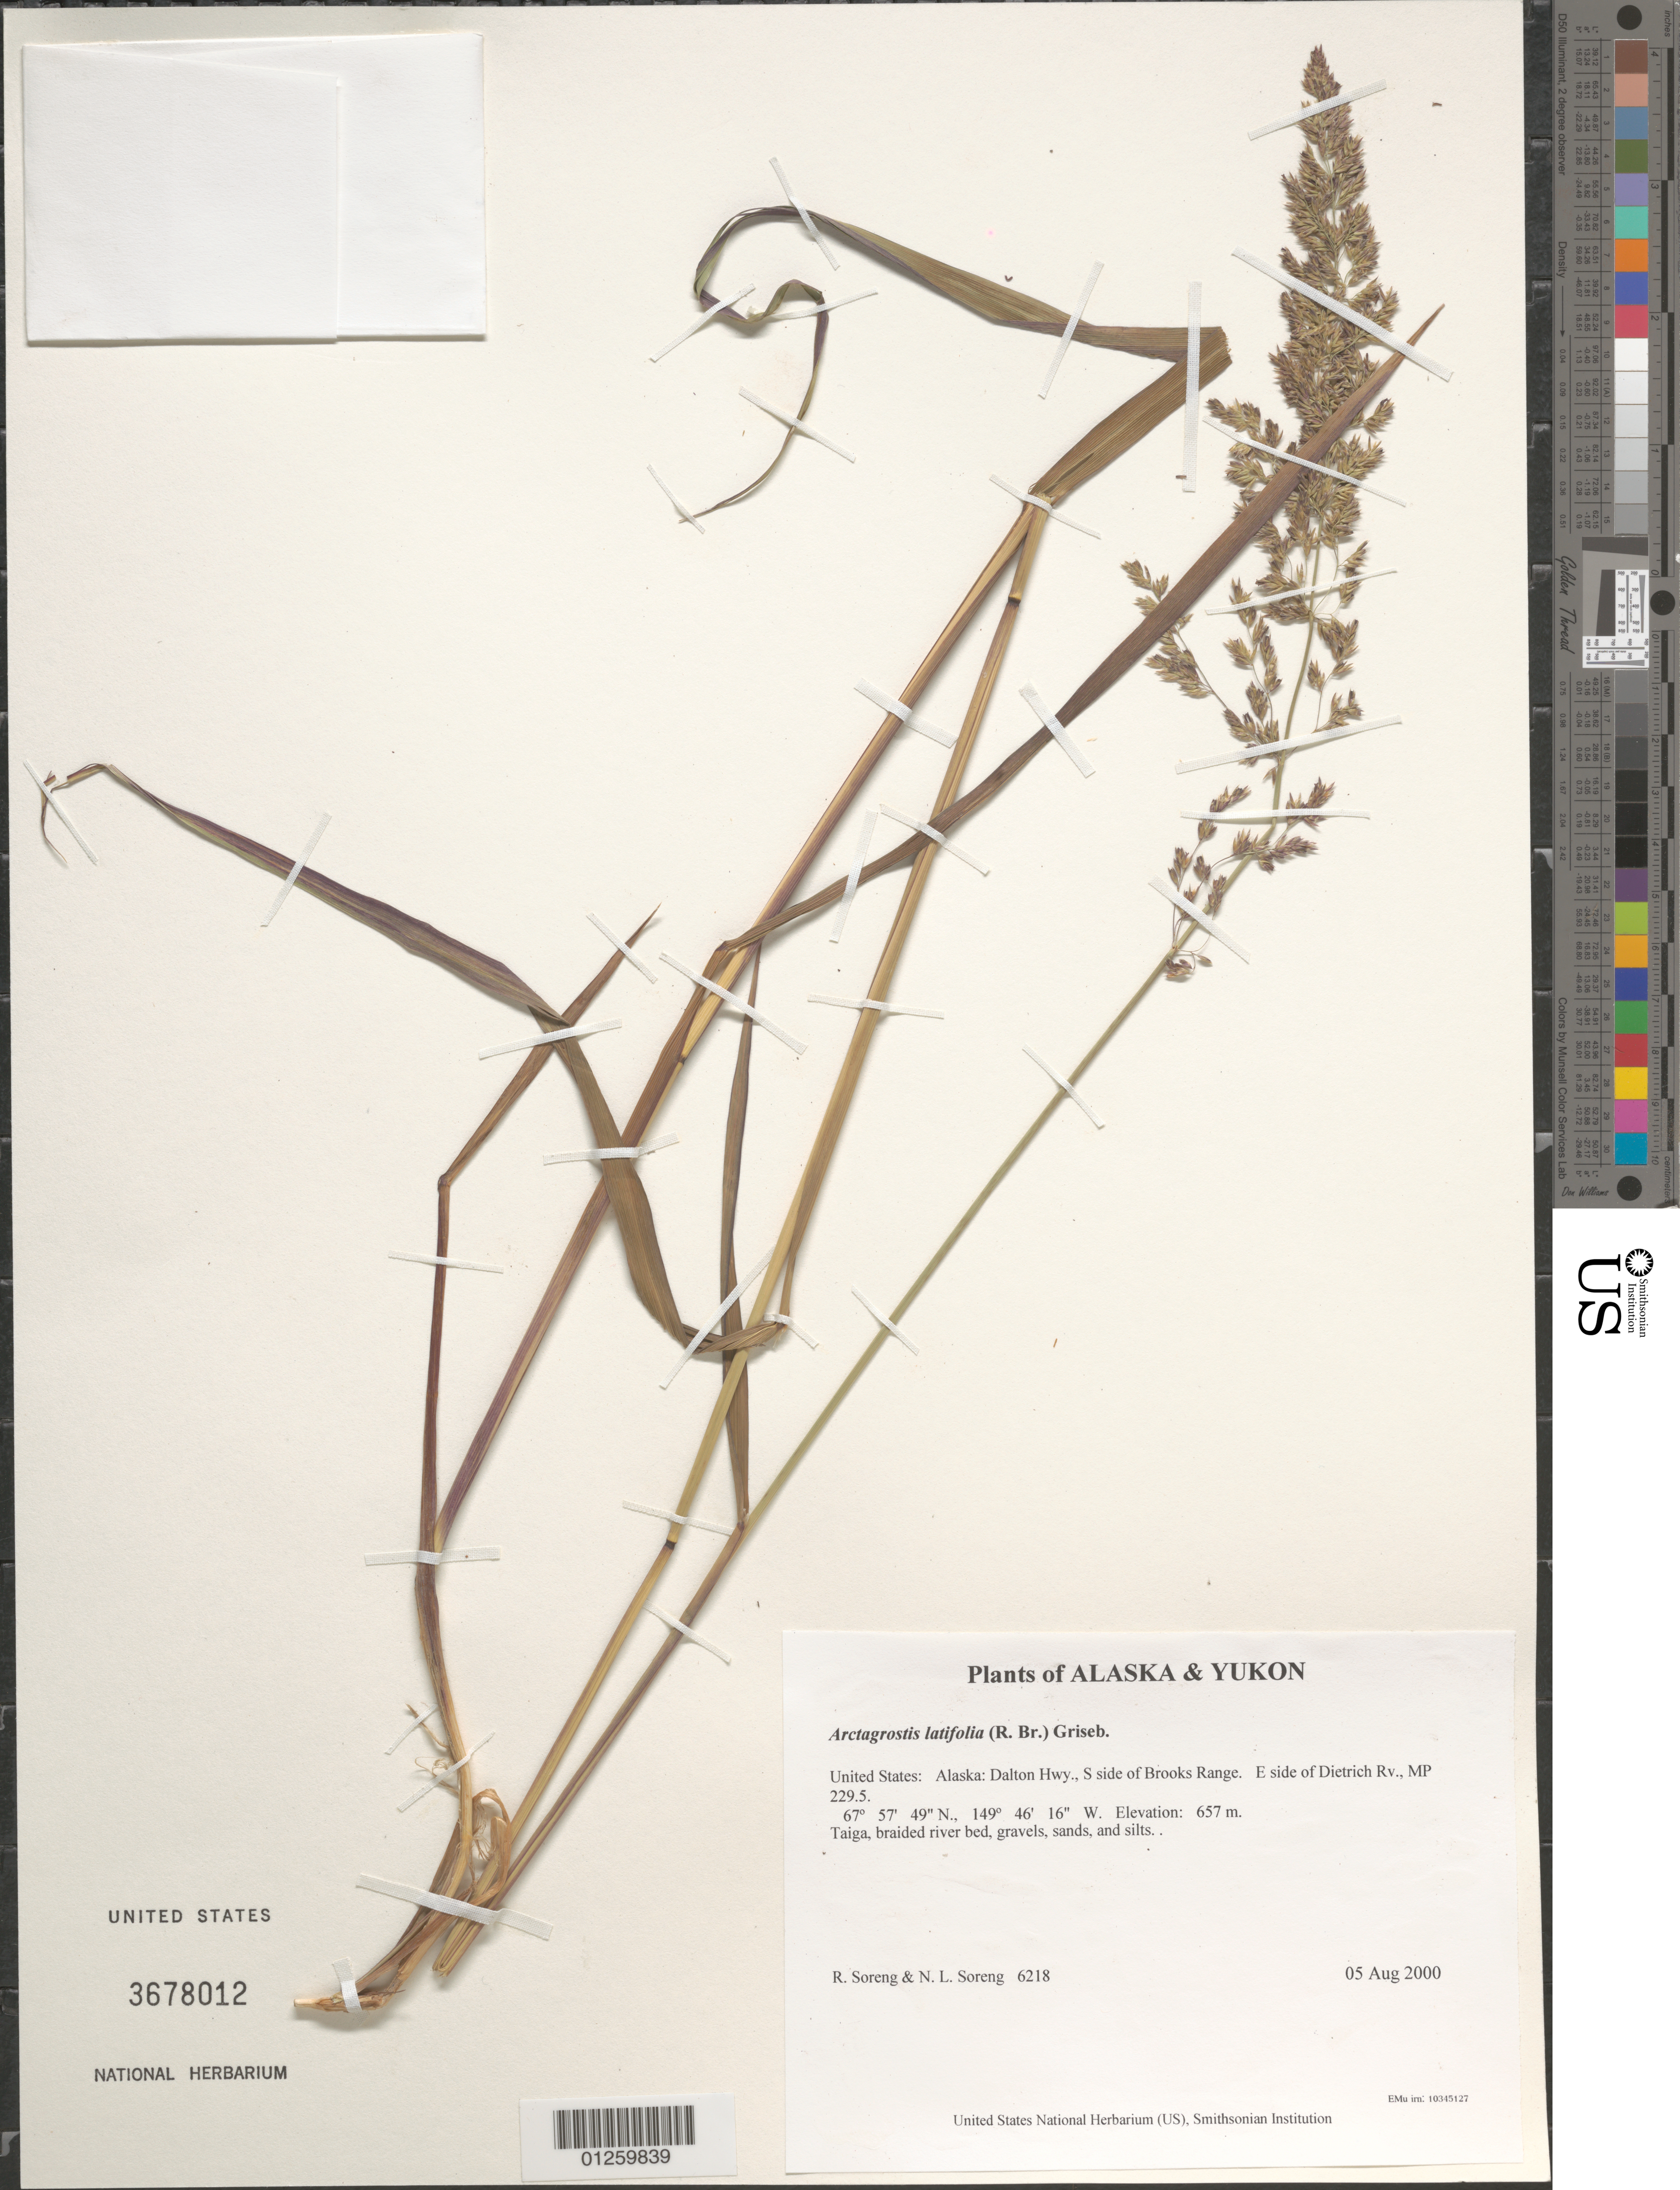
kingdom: Plantae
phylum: Tracheophyta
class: Liliopsida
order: Poales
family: Poaceae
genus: Arctagrostis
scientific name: Arctagrostis latifolia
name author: (R. Br.) Griseb.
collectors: R. J. Soreng & N. L. Soreng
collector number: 6218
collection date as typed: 05 Aug 2000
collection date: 2000-08-05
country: United States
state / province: Alaska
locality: Dalton Hwy., S side of Brooks Range. E side of Dietrich Rv., MP 229.5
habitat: Taiga, braided river bed, gravels, sands, and silts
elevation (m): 657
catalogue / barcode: US 3678012